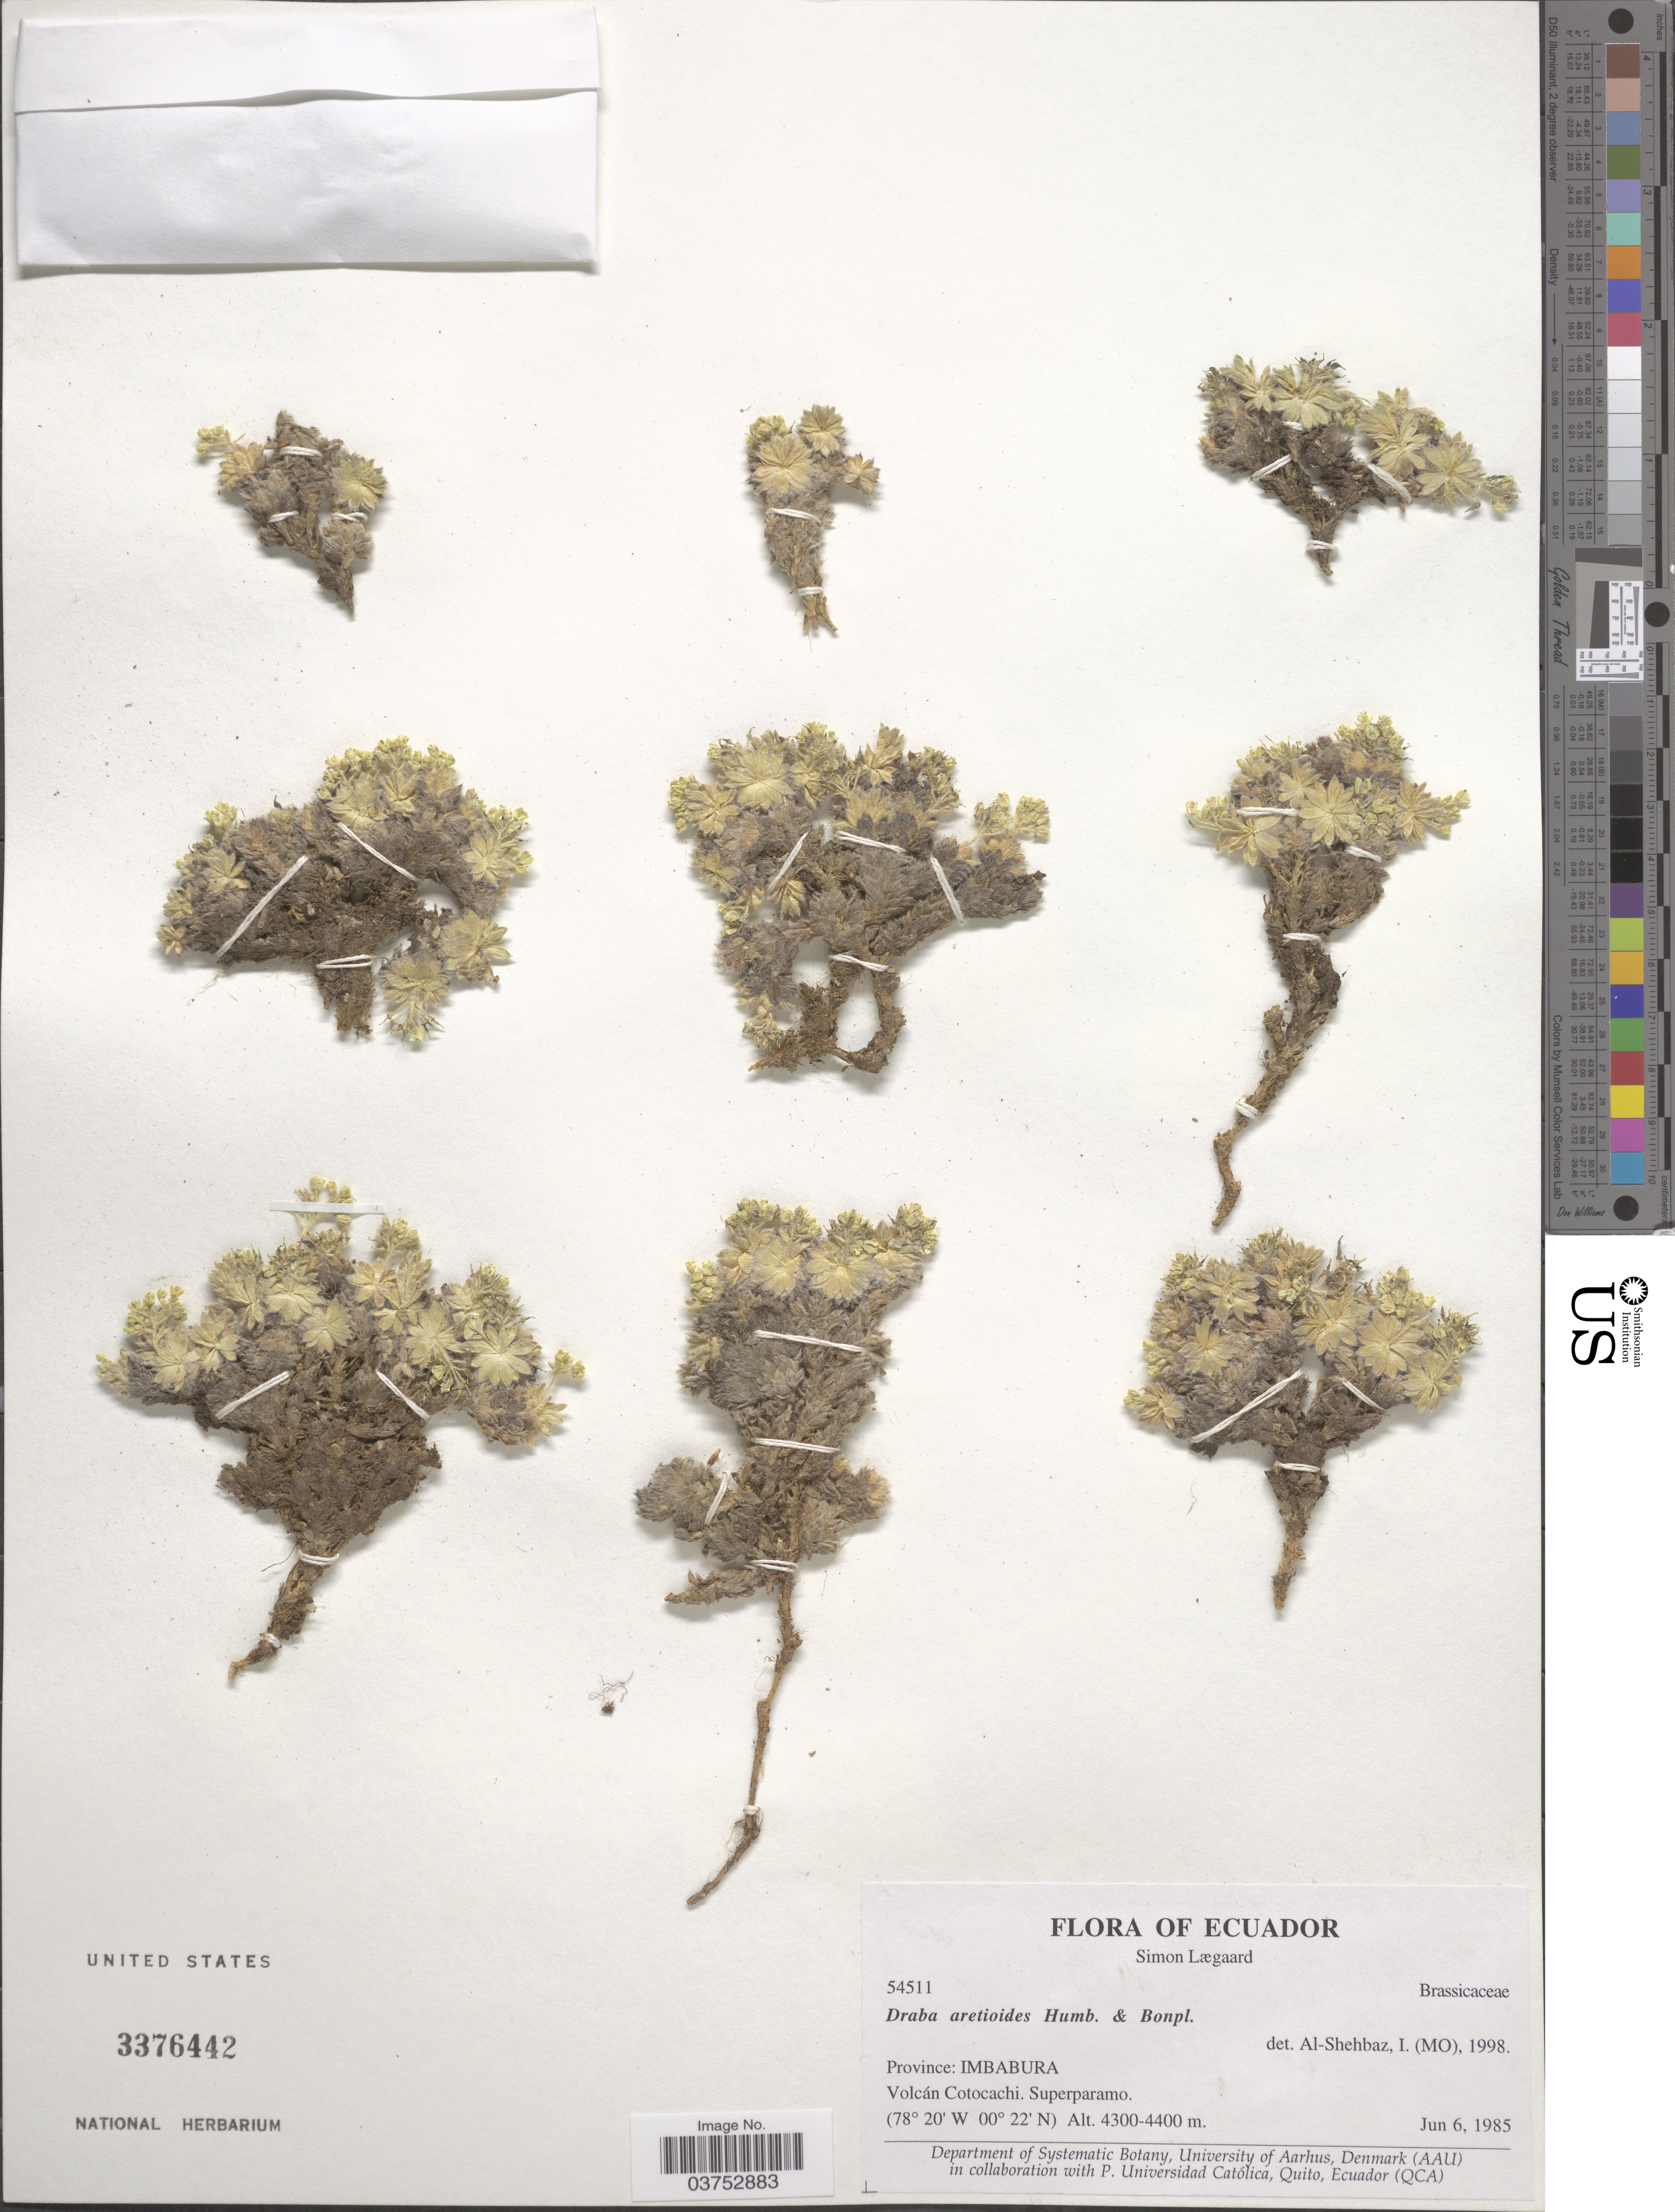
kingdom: Plantae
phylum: Tracheophyta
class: Magnoliopsida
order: Brassicales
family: Brassicaceae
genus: Draba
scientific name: Draba aretioides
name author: (A. Gray) Humb. & Bonpl.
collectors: S. Lægaard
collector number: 54511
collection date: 1985-06-06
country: Ecuador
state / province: Imbabura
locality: Volcán Cotocachi. Superparamo.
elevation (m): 4300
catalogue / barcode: US 3376442